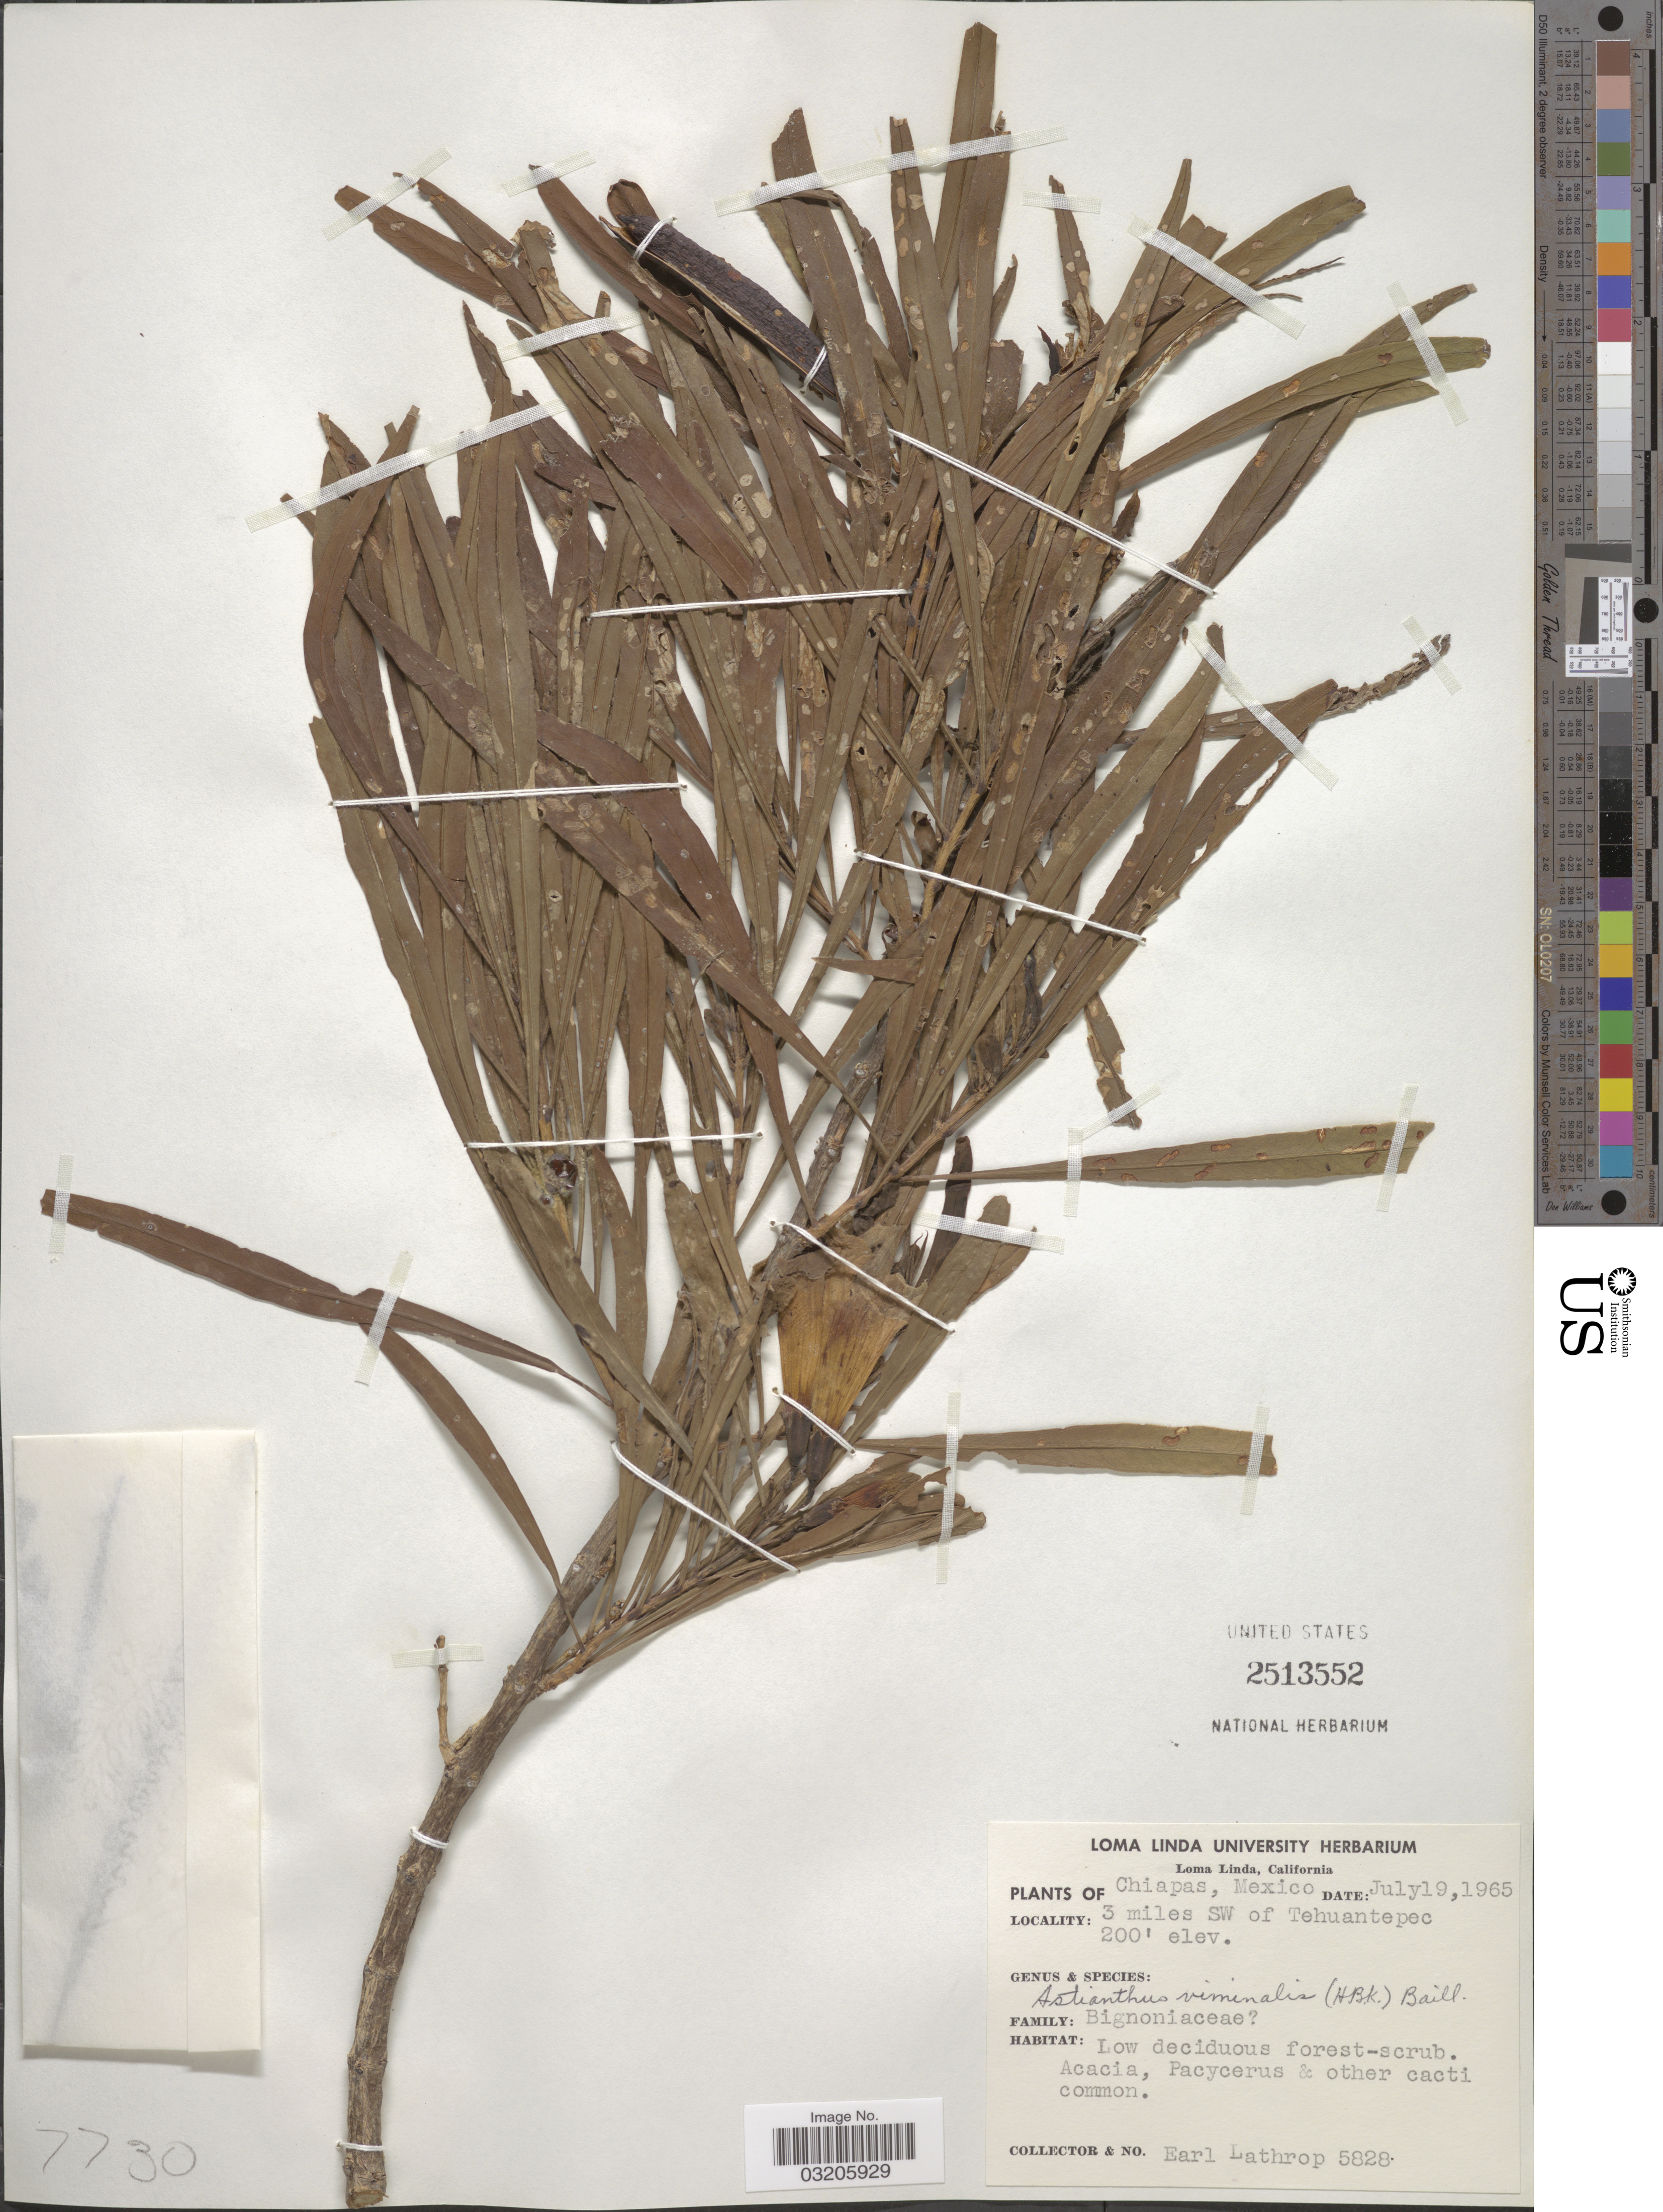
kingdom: Plantae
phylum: Tracheophyta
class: Magnoliopsida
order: Lamiales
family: Bignoniaceae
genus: Astianthus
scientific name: Astianthus viminalis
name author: (Kunth) Baill.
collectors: E. W. Lathrop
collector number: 5828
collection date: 1965-07-19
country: Mexico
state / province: Chiapas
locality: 3 miles SW of Tehuantepec.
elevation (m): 61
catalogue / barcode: US 2513552